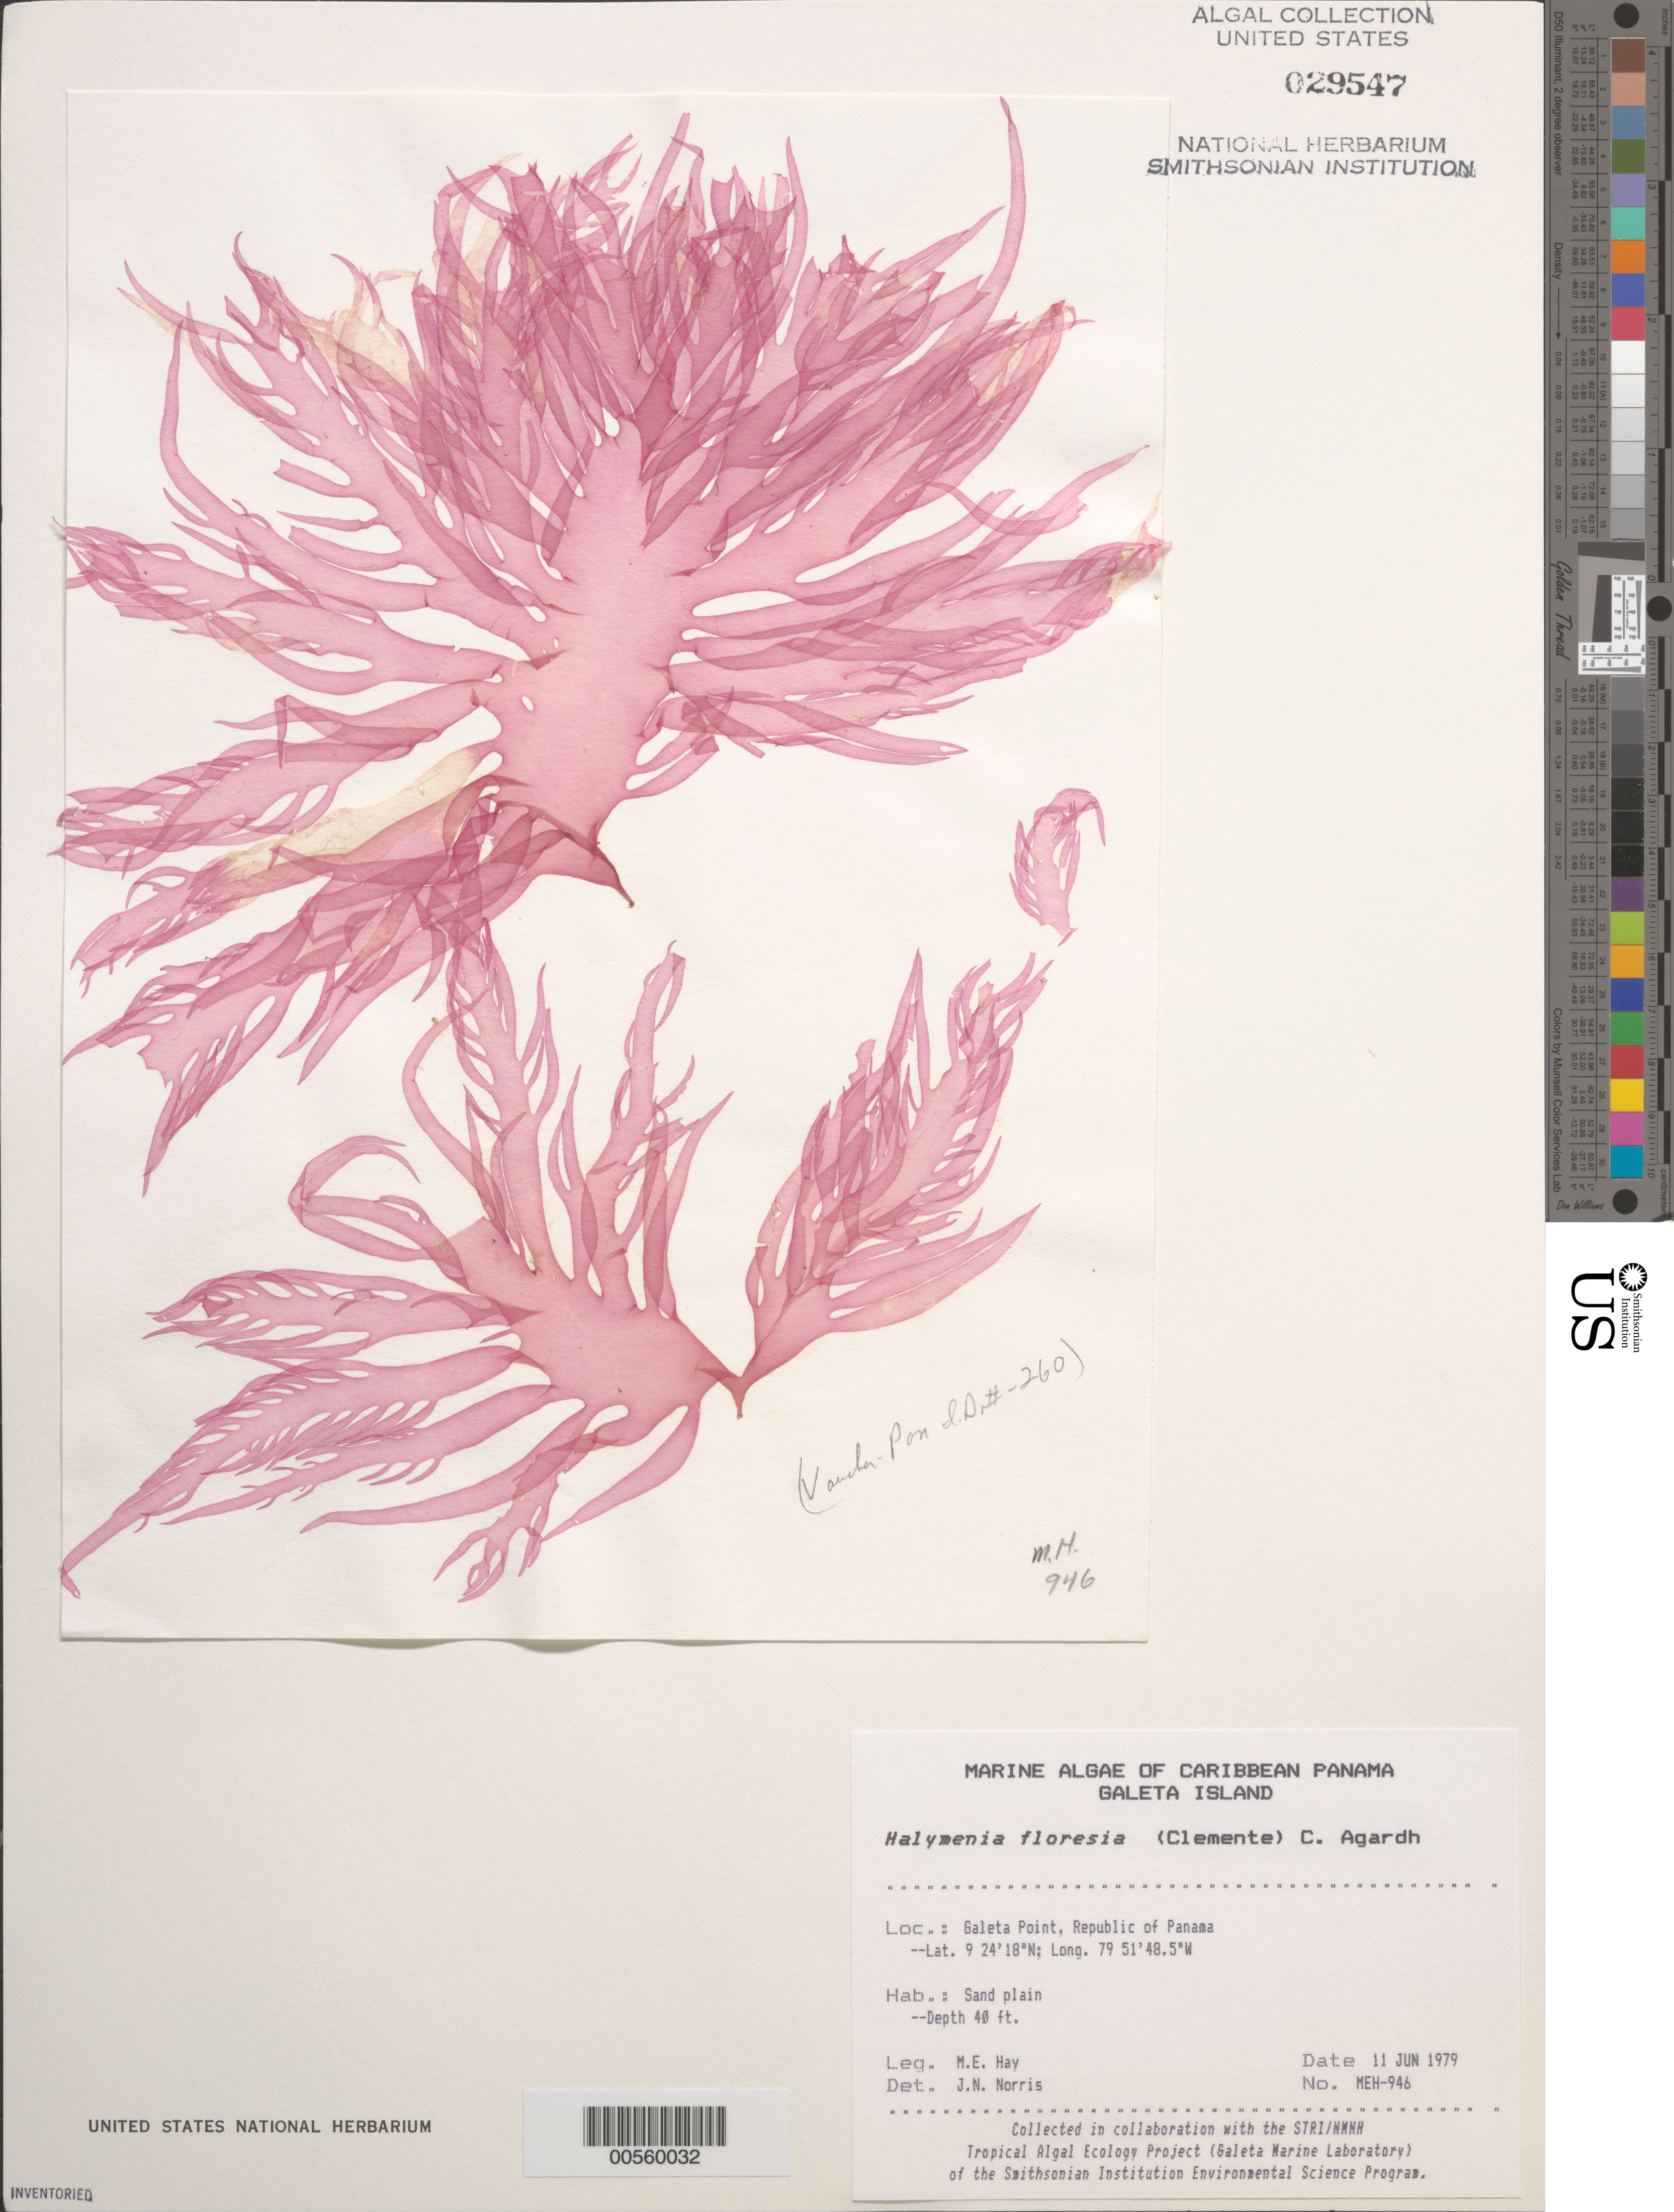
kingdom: Plantae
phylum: Rhodophyta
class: Florideophyceae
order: Halymeniales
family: Halymeniaceae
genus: Halymenia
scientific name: Halymenia floresii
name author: (Clemente) C. Agardh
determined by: Norris, James N.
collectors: M. E. Hay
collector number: MEH-946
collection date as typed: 11 Jun 1979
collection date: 1979-06-11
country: Panama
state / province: Colón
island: Galeta Island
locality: Galeta Point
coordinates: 9 24' 18" N, 79 51' 48.5" W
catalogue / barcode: US 29547